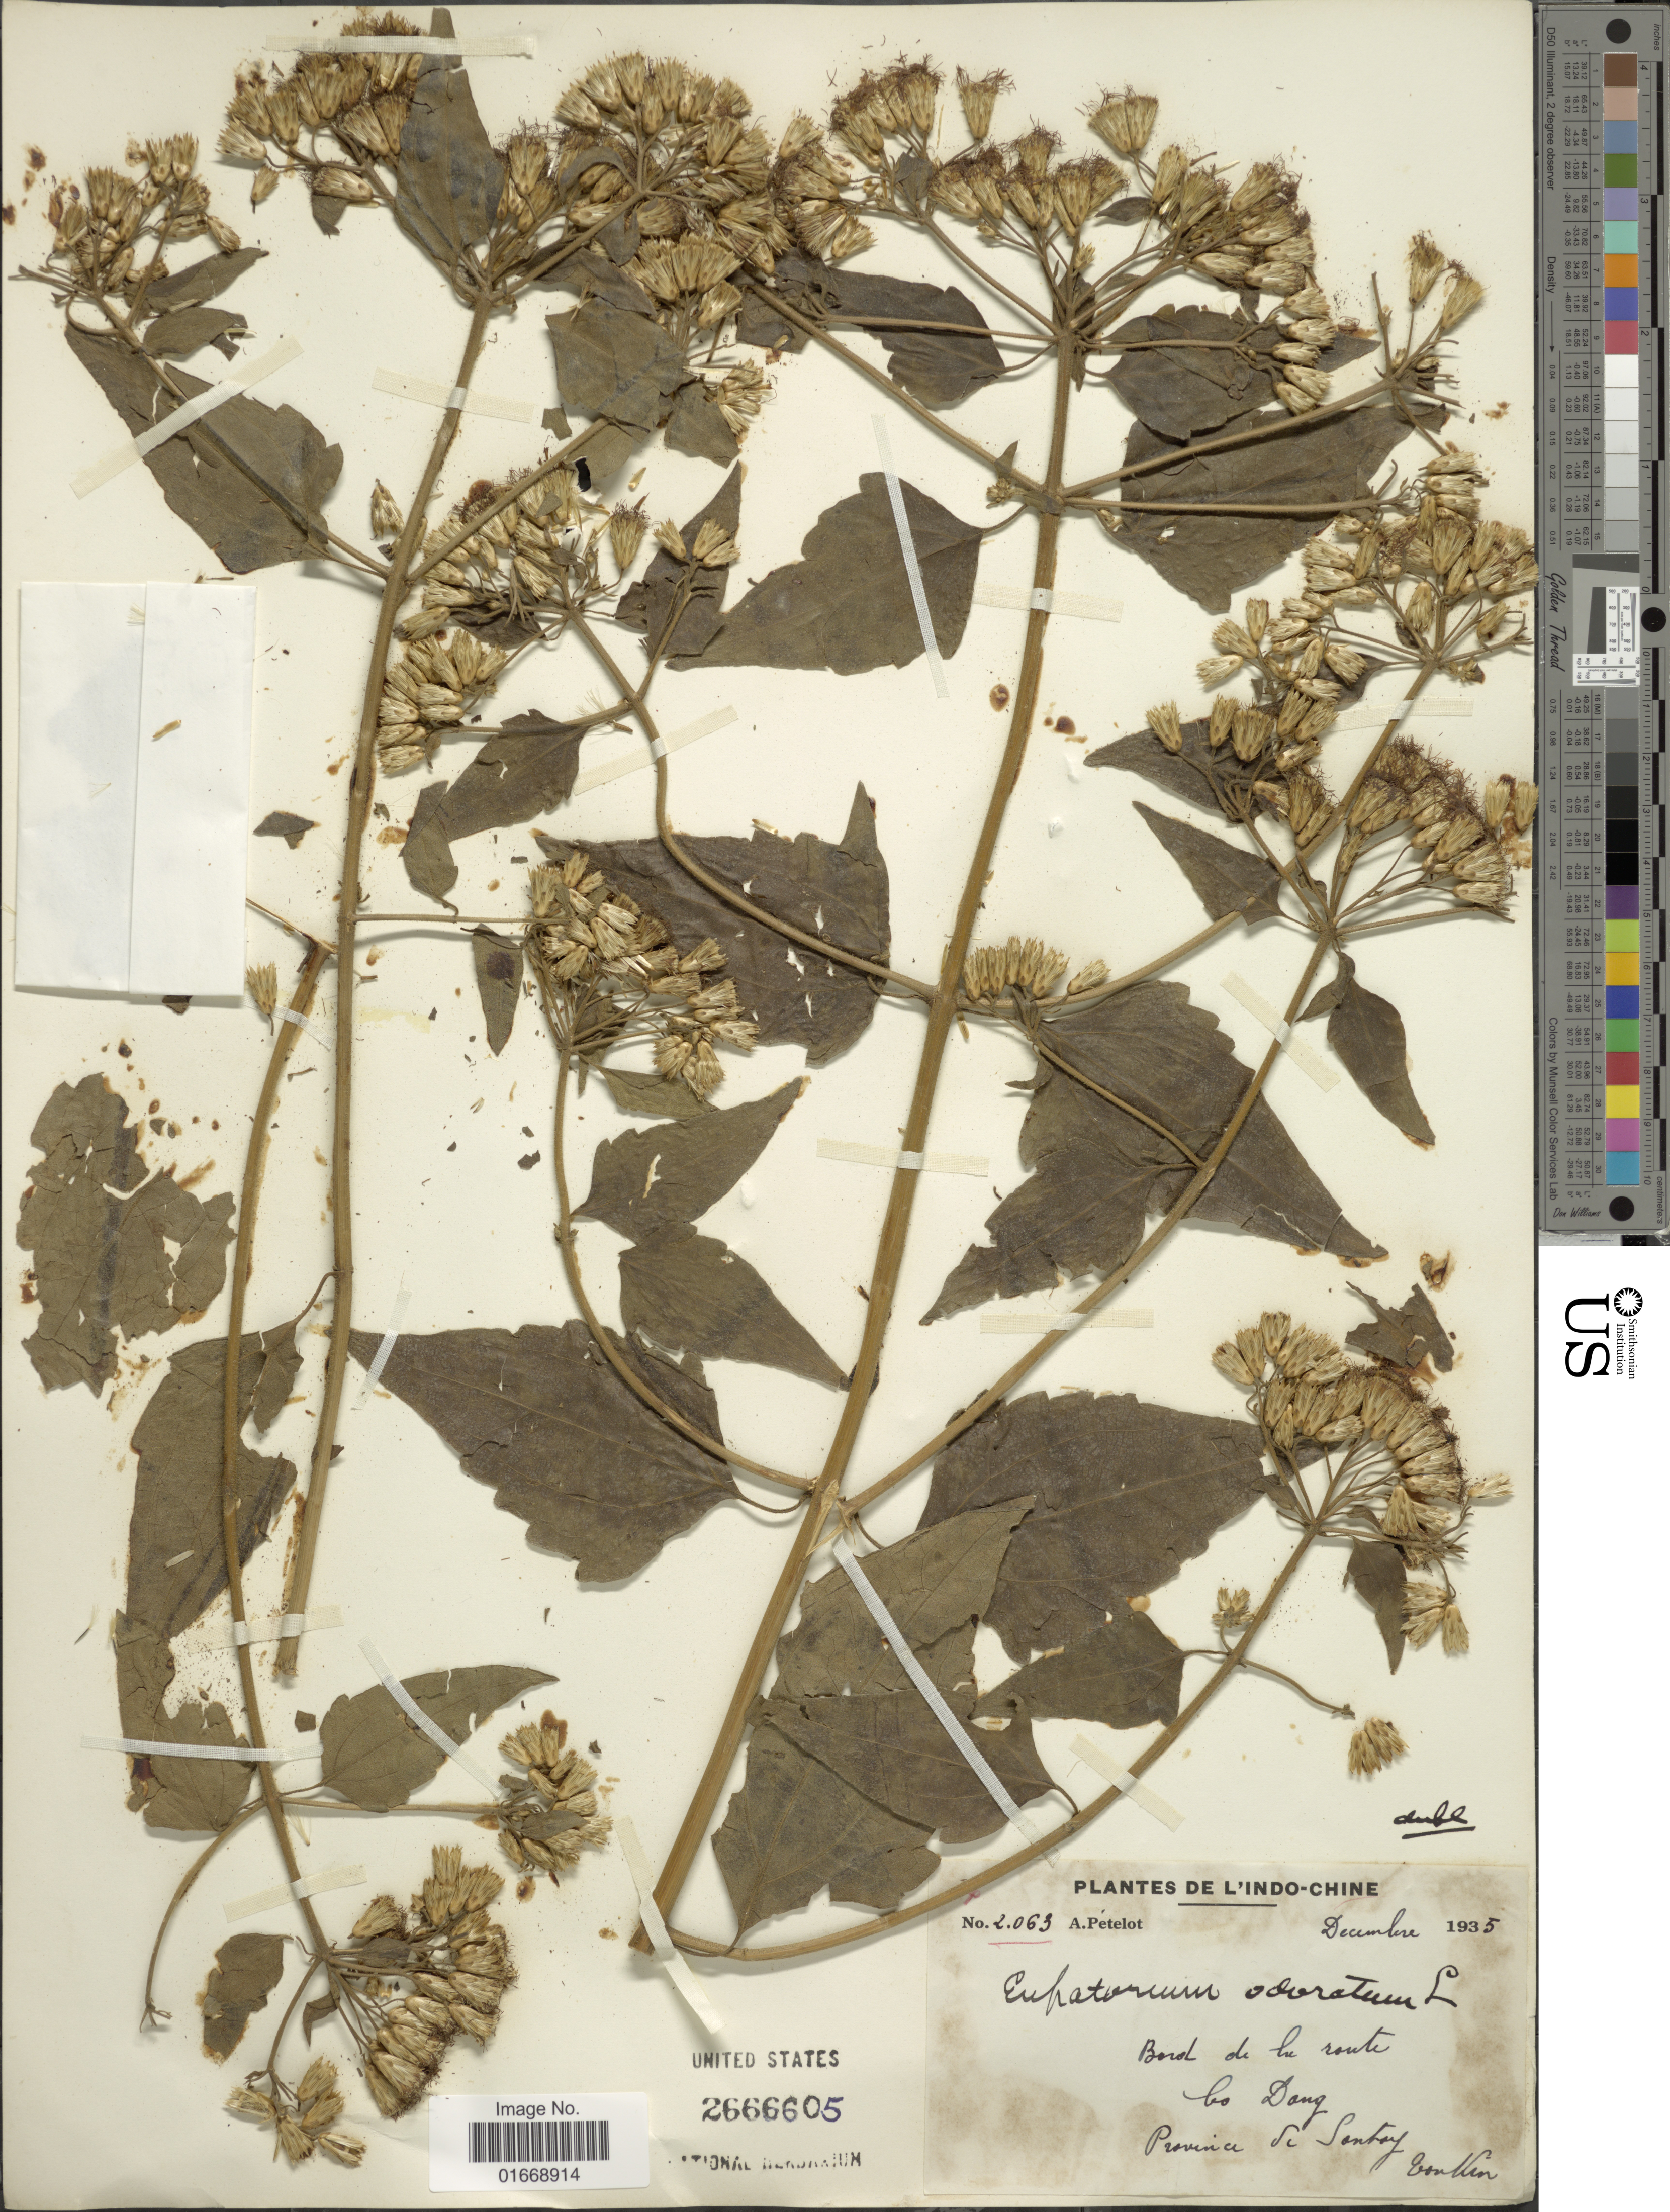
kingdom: Plantae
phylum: Tracheophyta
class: Magnoliopsida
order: Asterales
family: Asteraceae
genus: Chromolaena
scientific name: Chromolaena odorata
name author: (L.) R.M. King & H. Rob.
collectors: A. Petelot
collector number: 2063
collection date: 1935-12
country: Vietnam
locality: L'Indo-Chine, Tonkin. bord du le route, Co Dang, Province de Sontary [interpreted]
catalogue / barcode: US 2666605